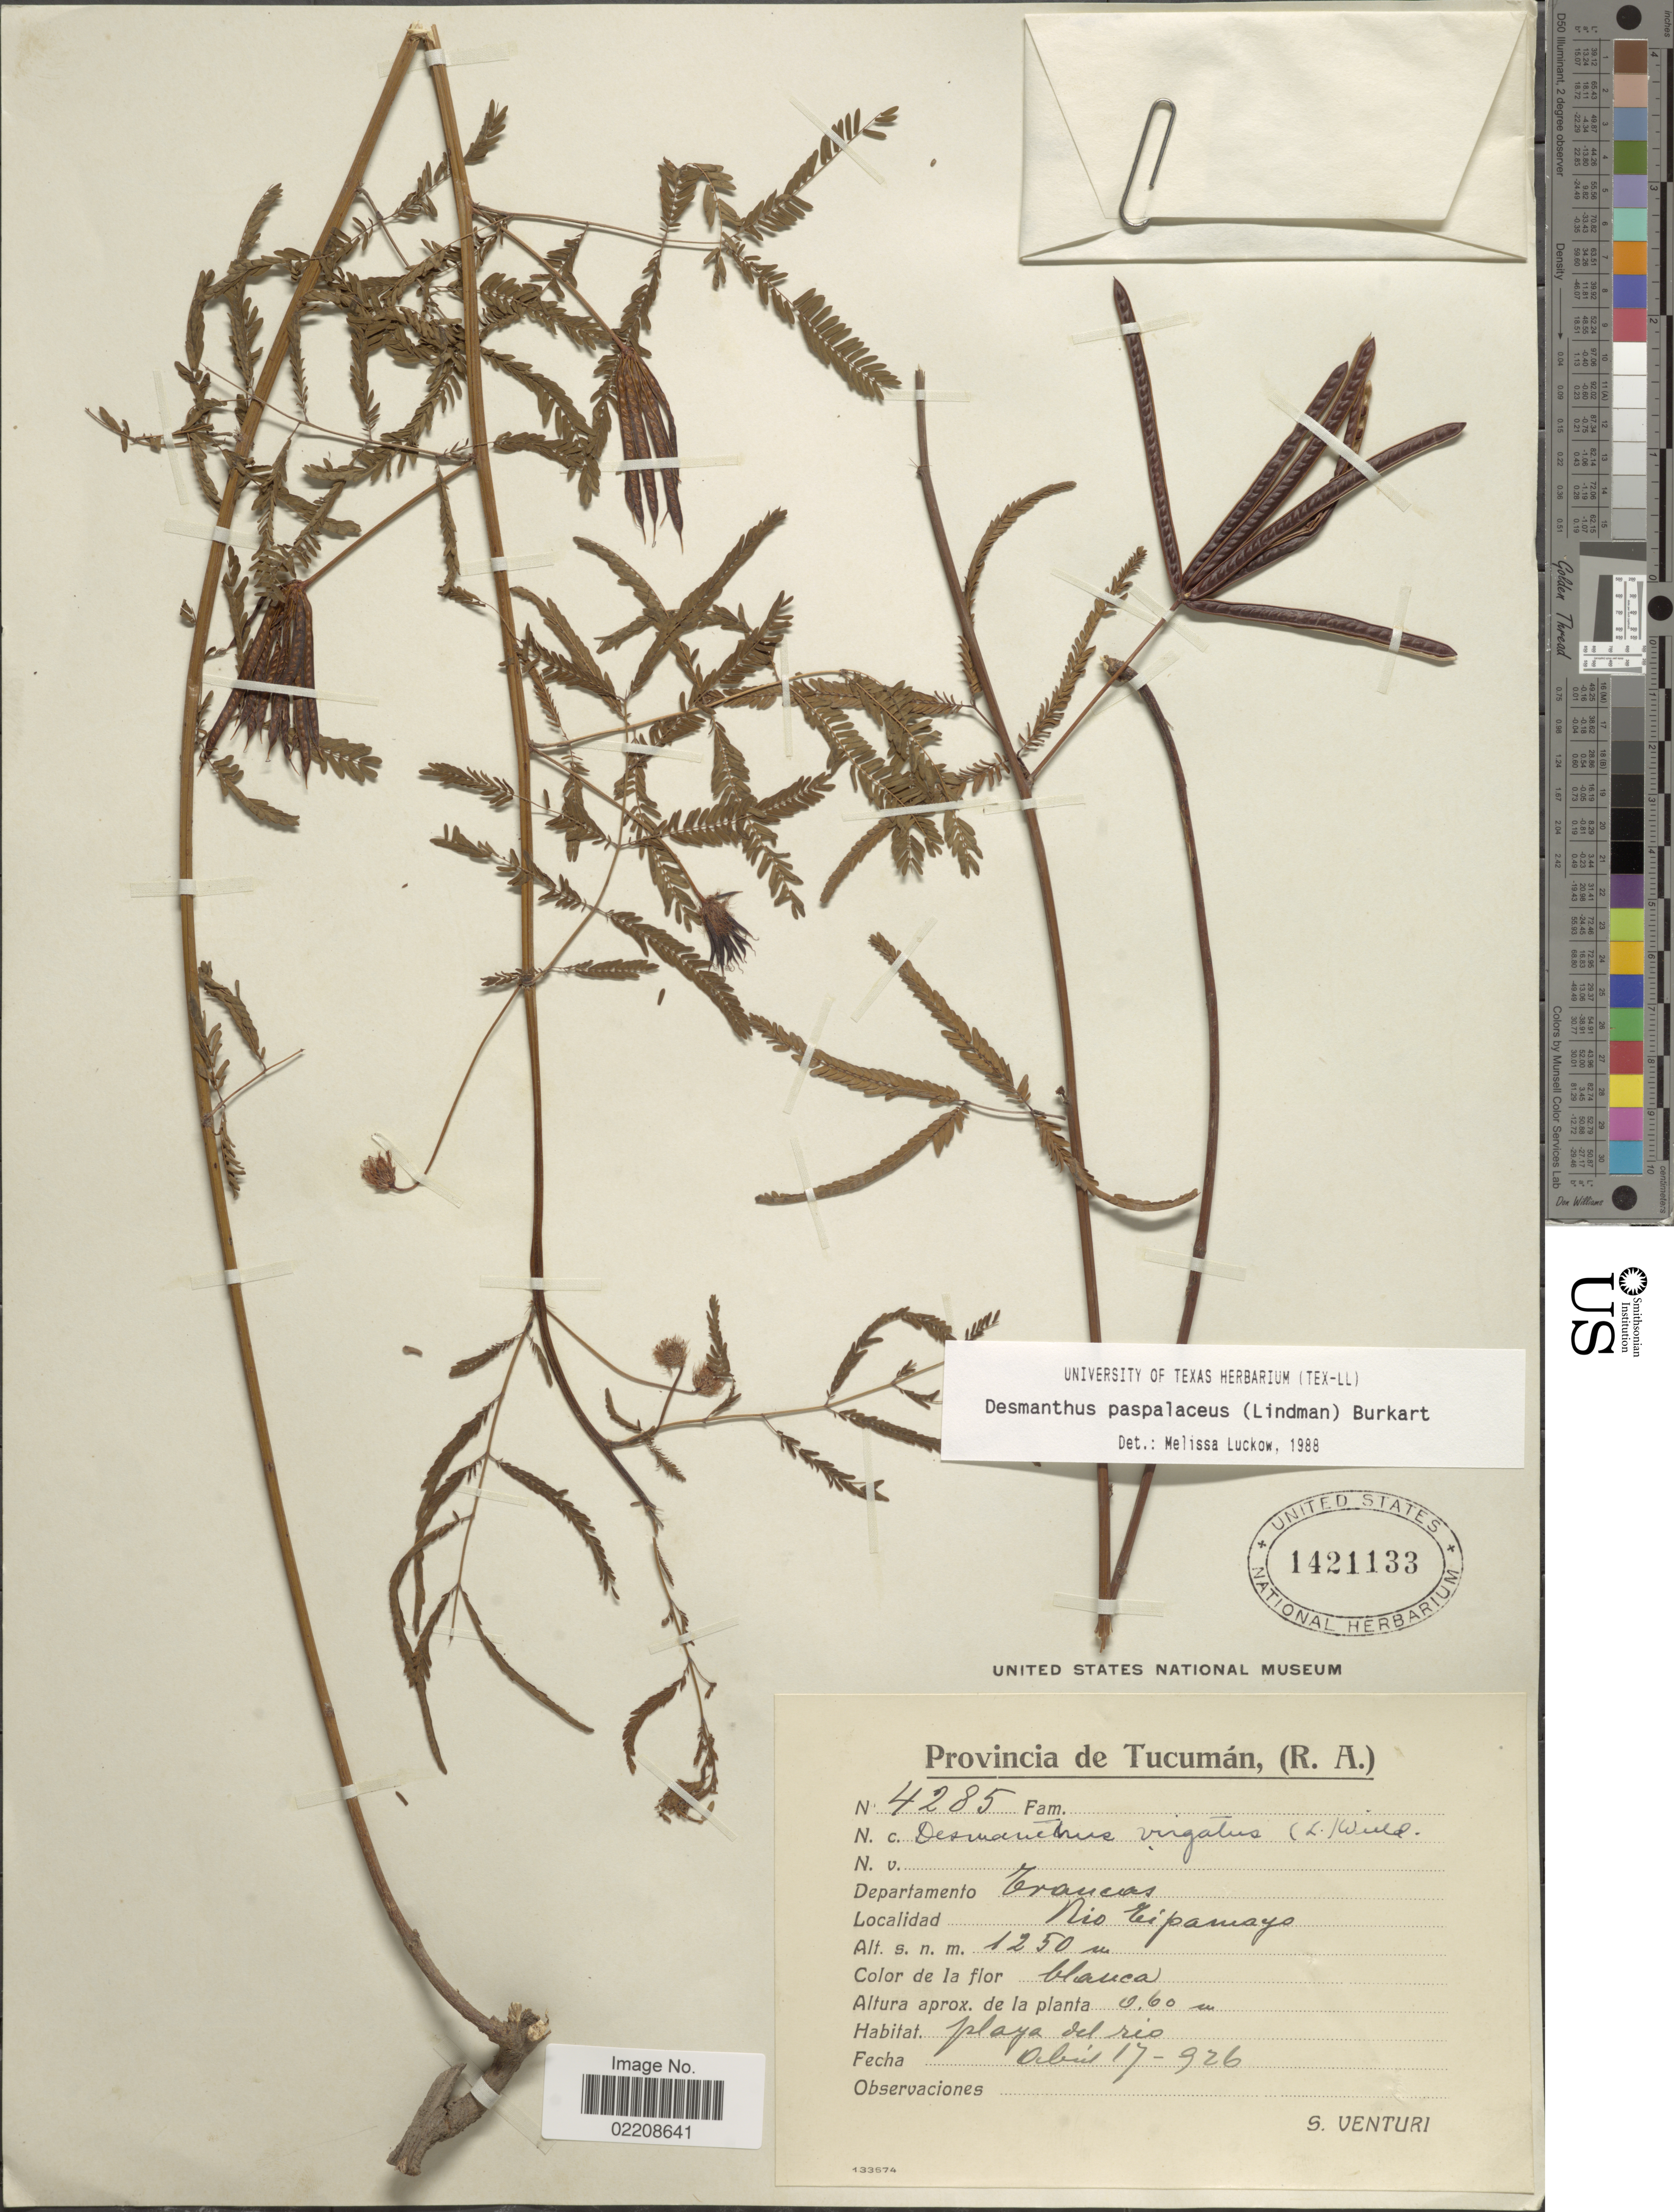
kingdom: Plantae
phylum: Tracheophyta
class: Magnoliopsida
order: Fabales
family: Fabaceae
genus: Desmanthus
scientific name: Desmanthus paspalaceus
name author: (Lindm.) Burkart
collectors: S. Venturi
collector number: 4285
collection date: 1926-04-17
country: Argentina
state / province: Tucuman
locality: Provincia de Tucumán, (R.A.). Departamento Trancas. Rio Tipamayo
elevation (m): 1250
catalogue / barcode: US 1421133